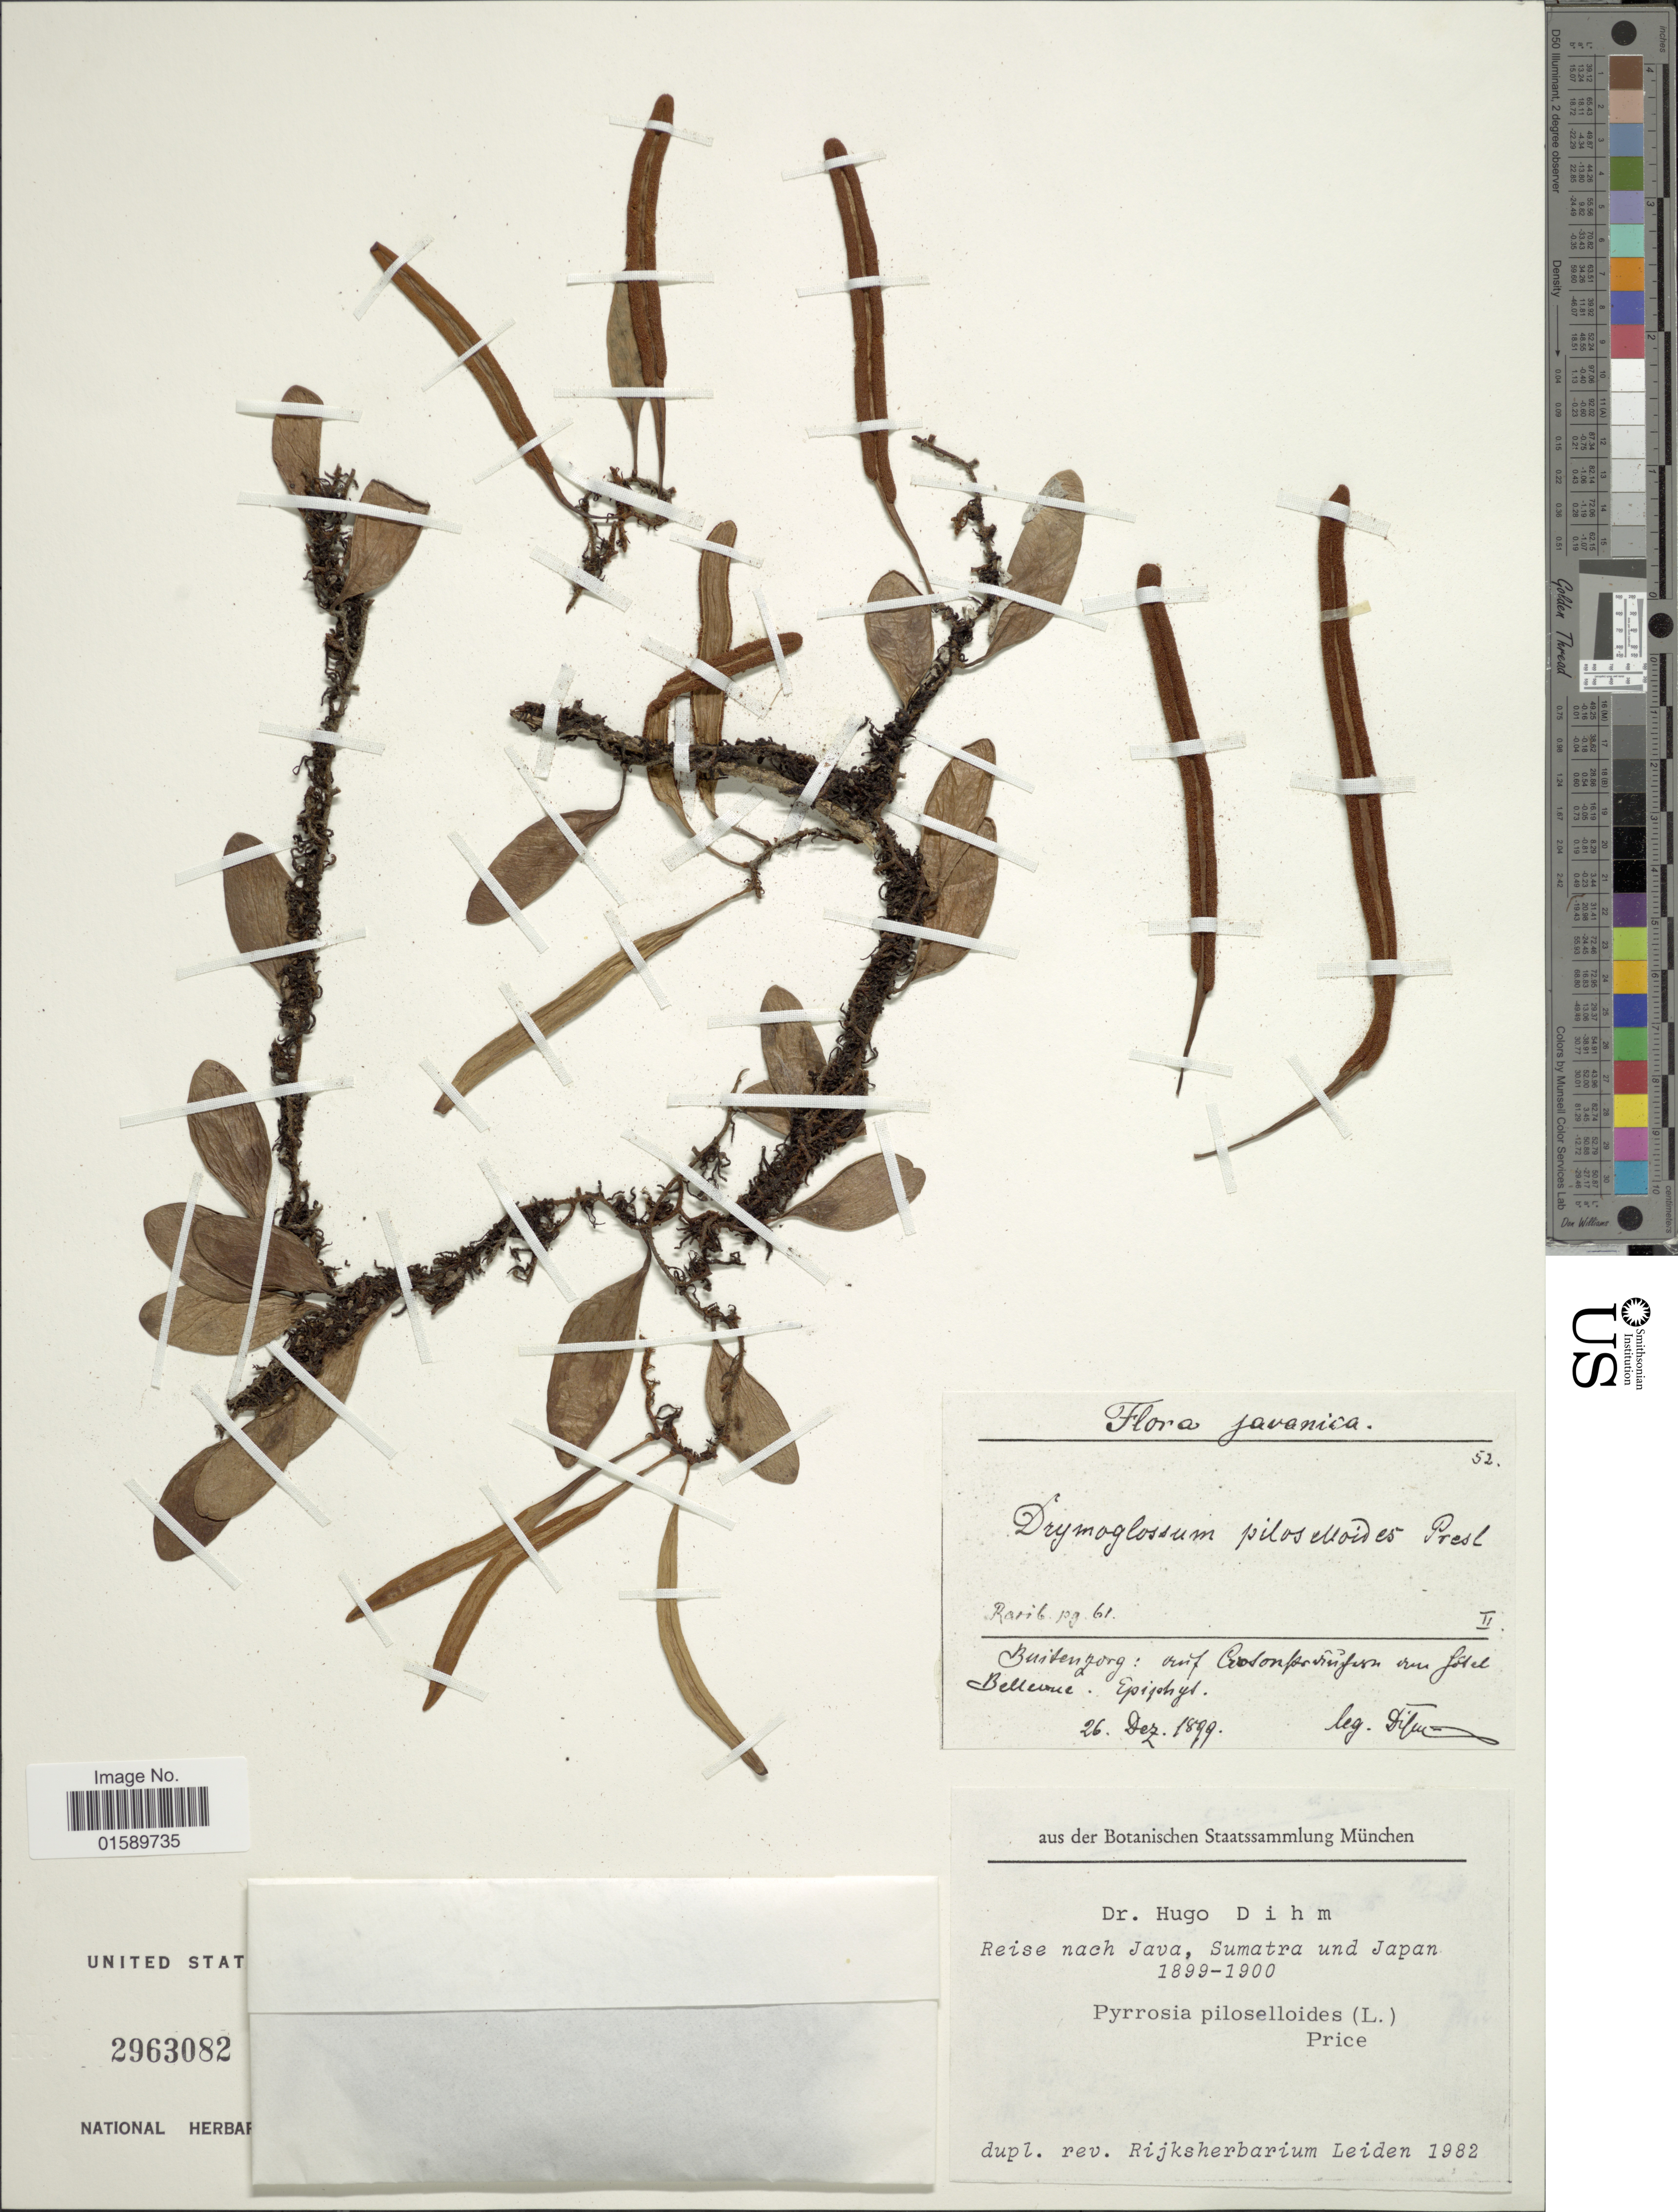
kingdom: Plantae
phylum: Tracheophyta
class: Polypodiopsida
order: Polypodiales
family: Polypodiaceae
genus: Pyrrosia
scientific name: Pyrrosia piloselloides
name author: (L.) M.G. Price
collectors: H. Dihm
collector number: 52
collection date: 1899-12-26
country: Indonesia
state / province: Java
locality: Javanica, Java, Sumatra und Japan. Buitenzorg: Auf Cr[illegible text] [illegible text] Bellevue.[interpreted]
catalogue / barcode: US 2963082